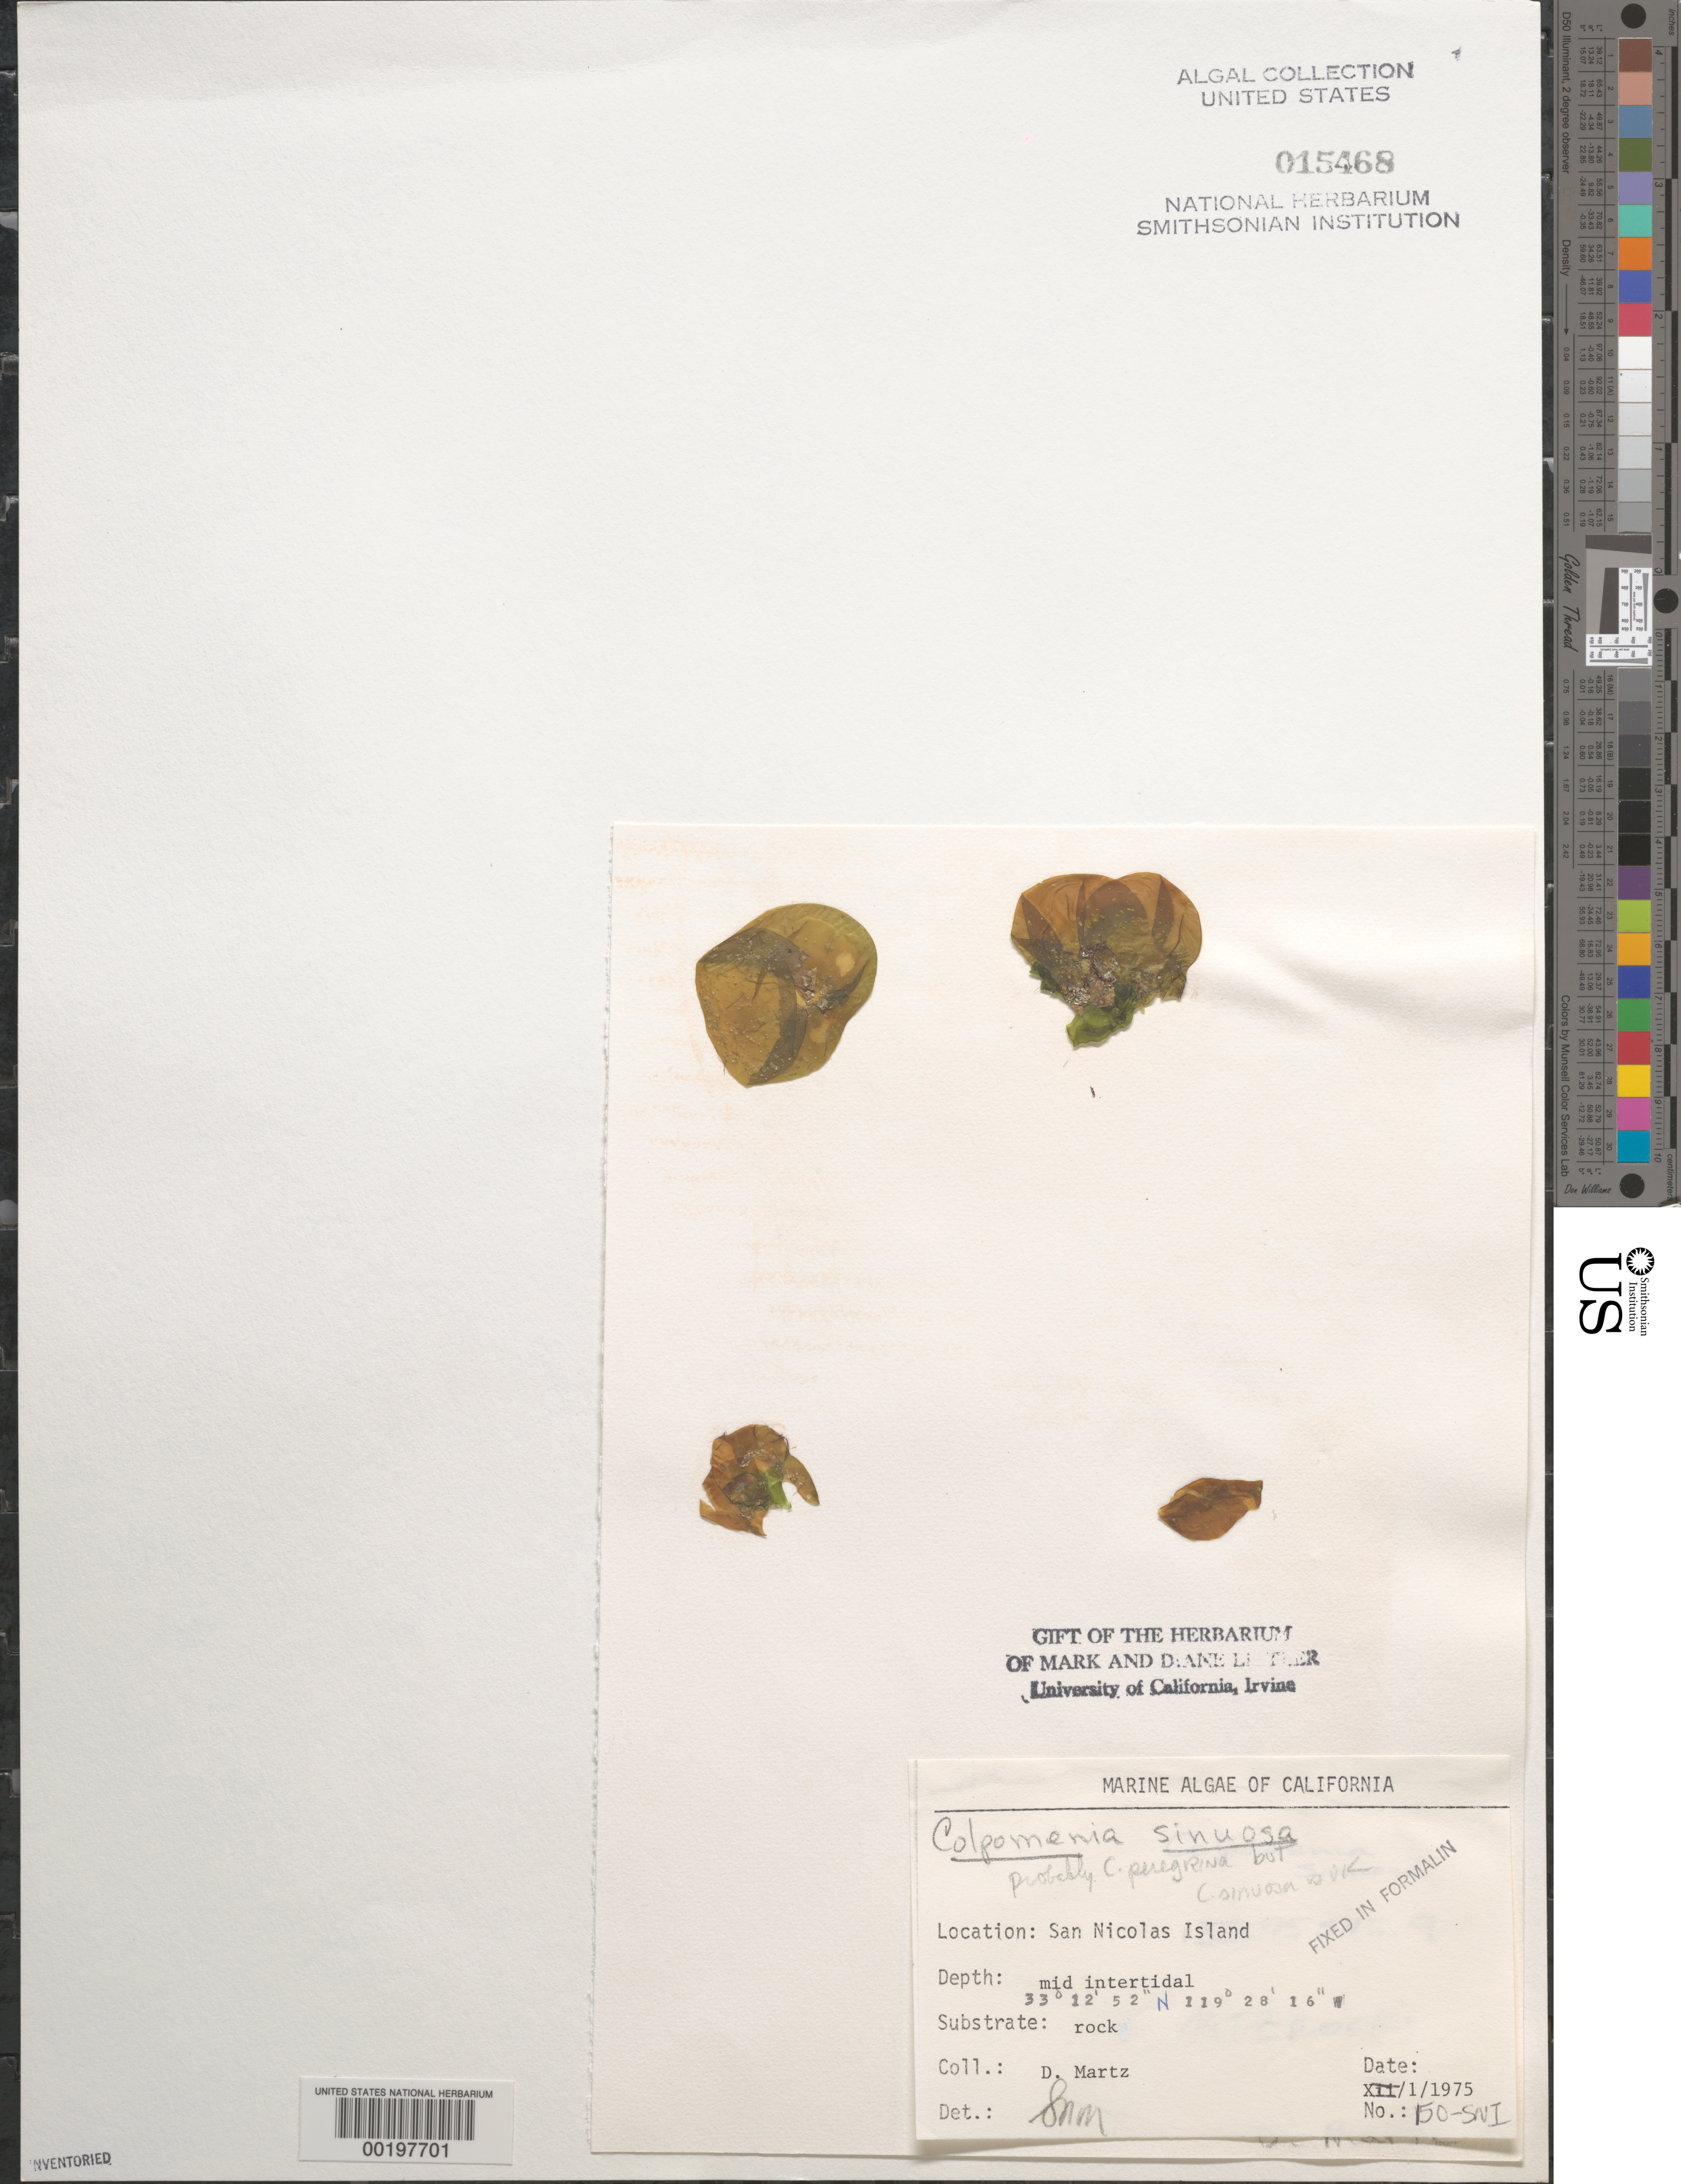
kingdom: Chromista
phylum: Ochrophyta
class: Phaeophyceae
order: Scytosiphonales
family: Scytosiphonaceae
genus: Colpomenia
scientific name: Colpomenia sinuosa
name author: (K. Mert. ex Roth) Derbes & Solier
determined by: Murray, S. N.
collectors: D. Martz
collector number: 150-SNI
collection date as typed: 01 Dec 1975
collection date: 1975-12-01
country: United States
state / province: California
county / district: Ventura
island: San Nicolas Island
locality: Dutch Harbor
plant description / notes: BLM-SOCALBIGHT Rocky Intertidal Survey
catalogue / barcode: US 15468